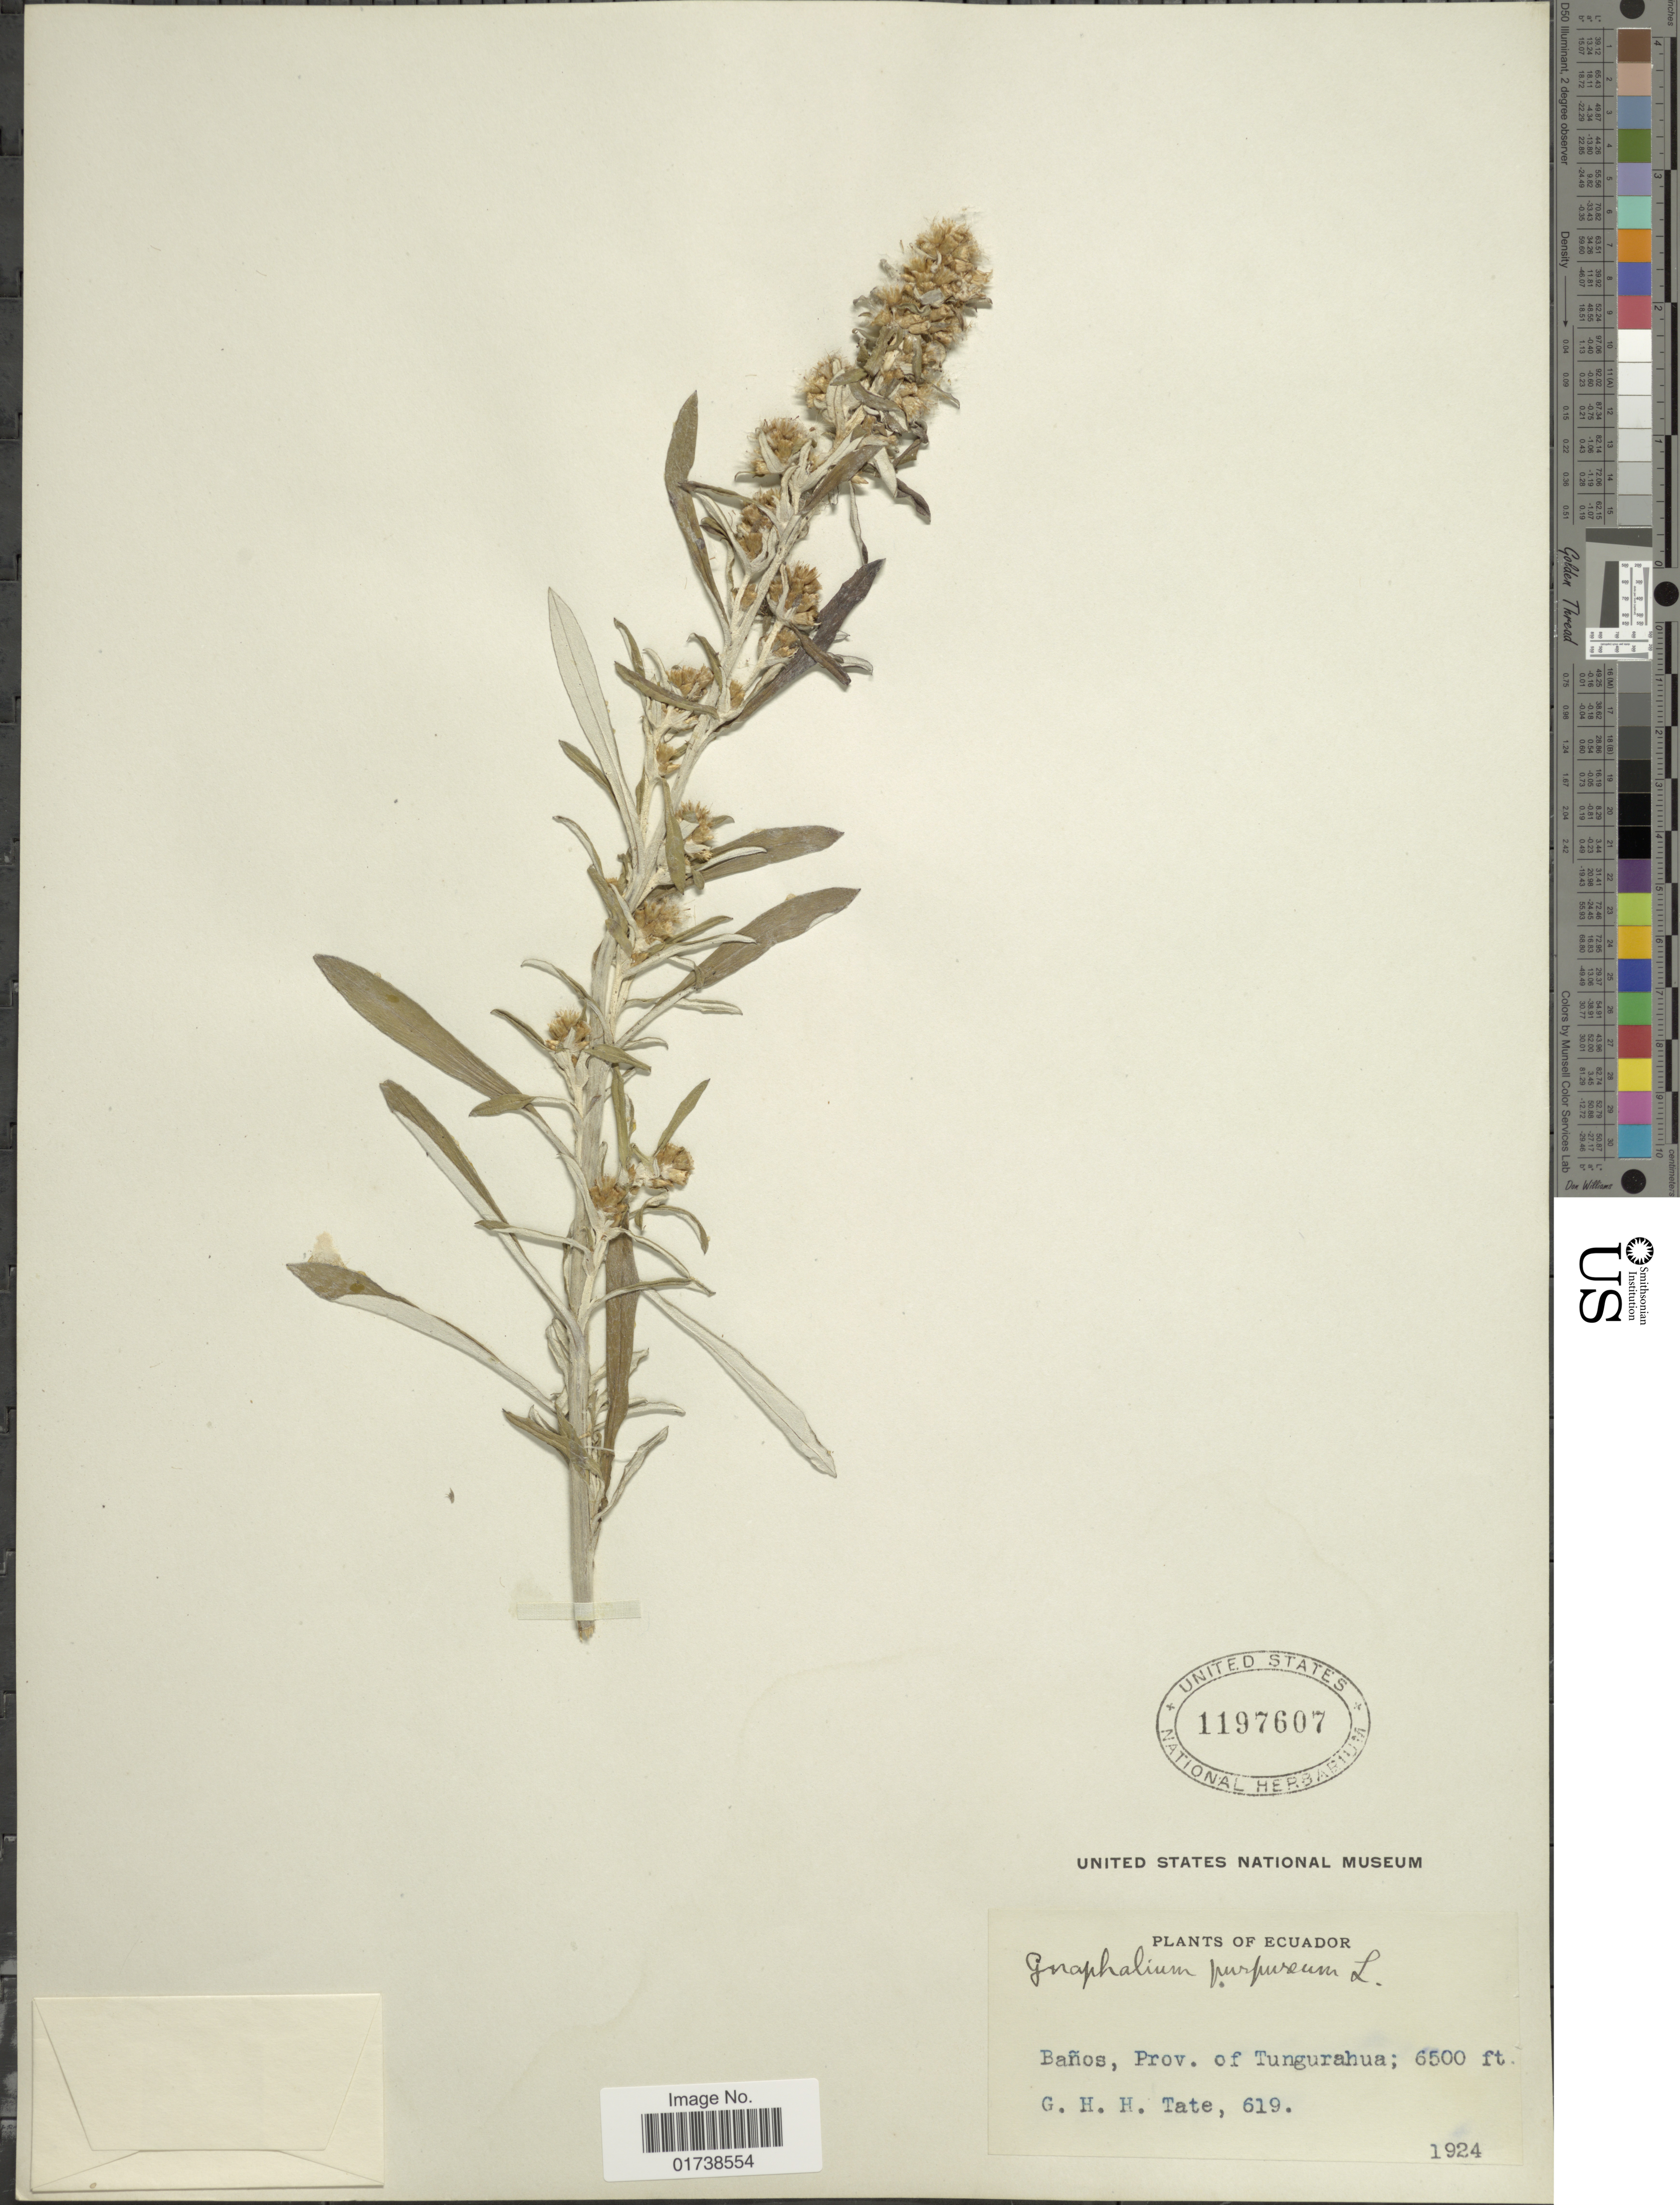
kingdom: Plantae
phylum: Tracheophyta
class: Magnoliopsida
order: Asterales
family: Asteraceae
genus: Gamochaeta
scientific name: Gamochaeta purpurea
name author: (L.) Cabrera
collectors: G. H. H.Tate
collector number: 619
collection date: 1924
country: Ecuador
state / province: Tungurahua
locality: Banos, Prov. of Tungurahua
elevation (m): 1981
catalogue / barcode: US 1197607